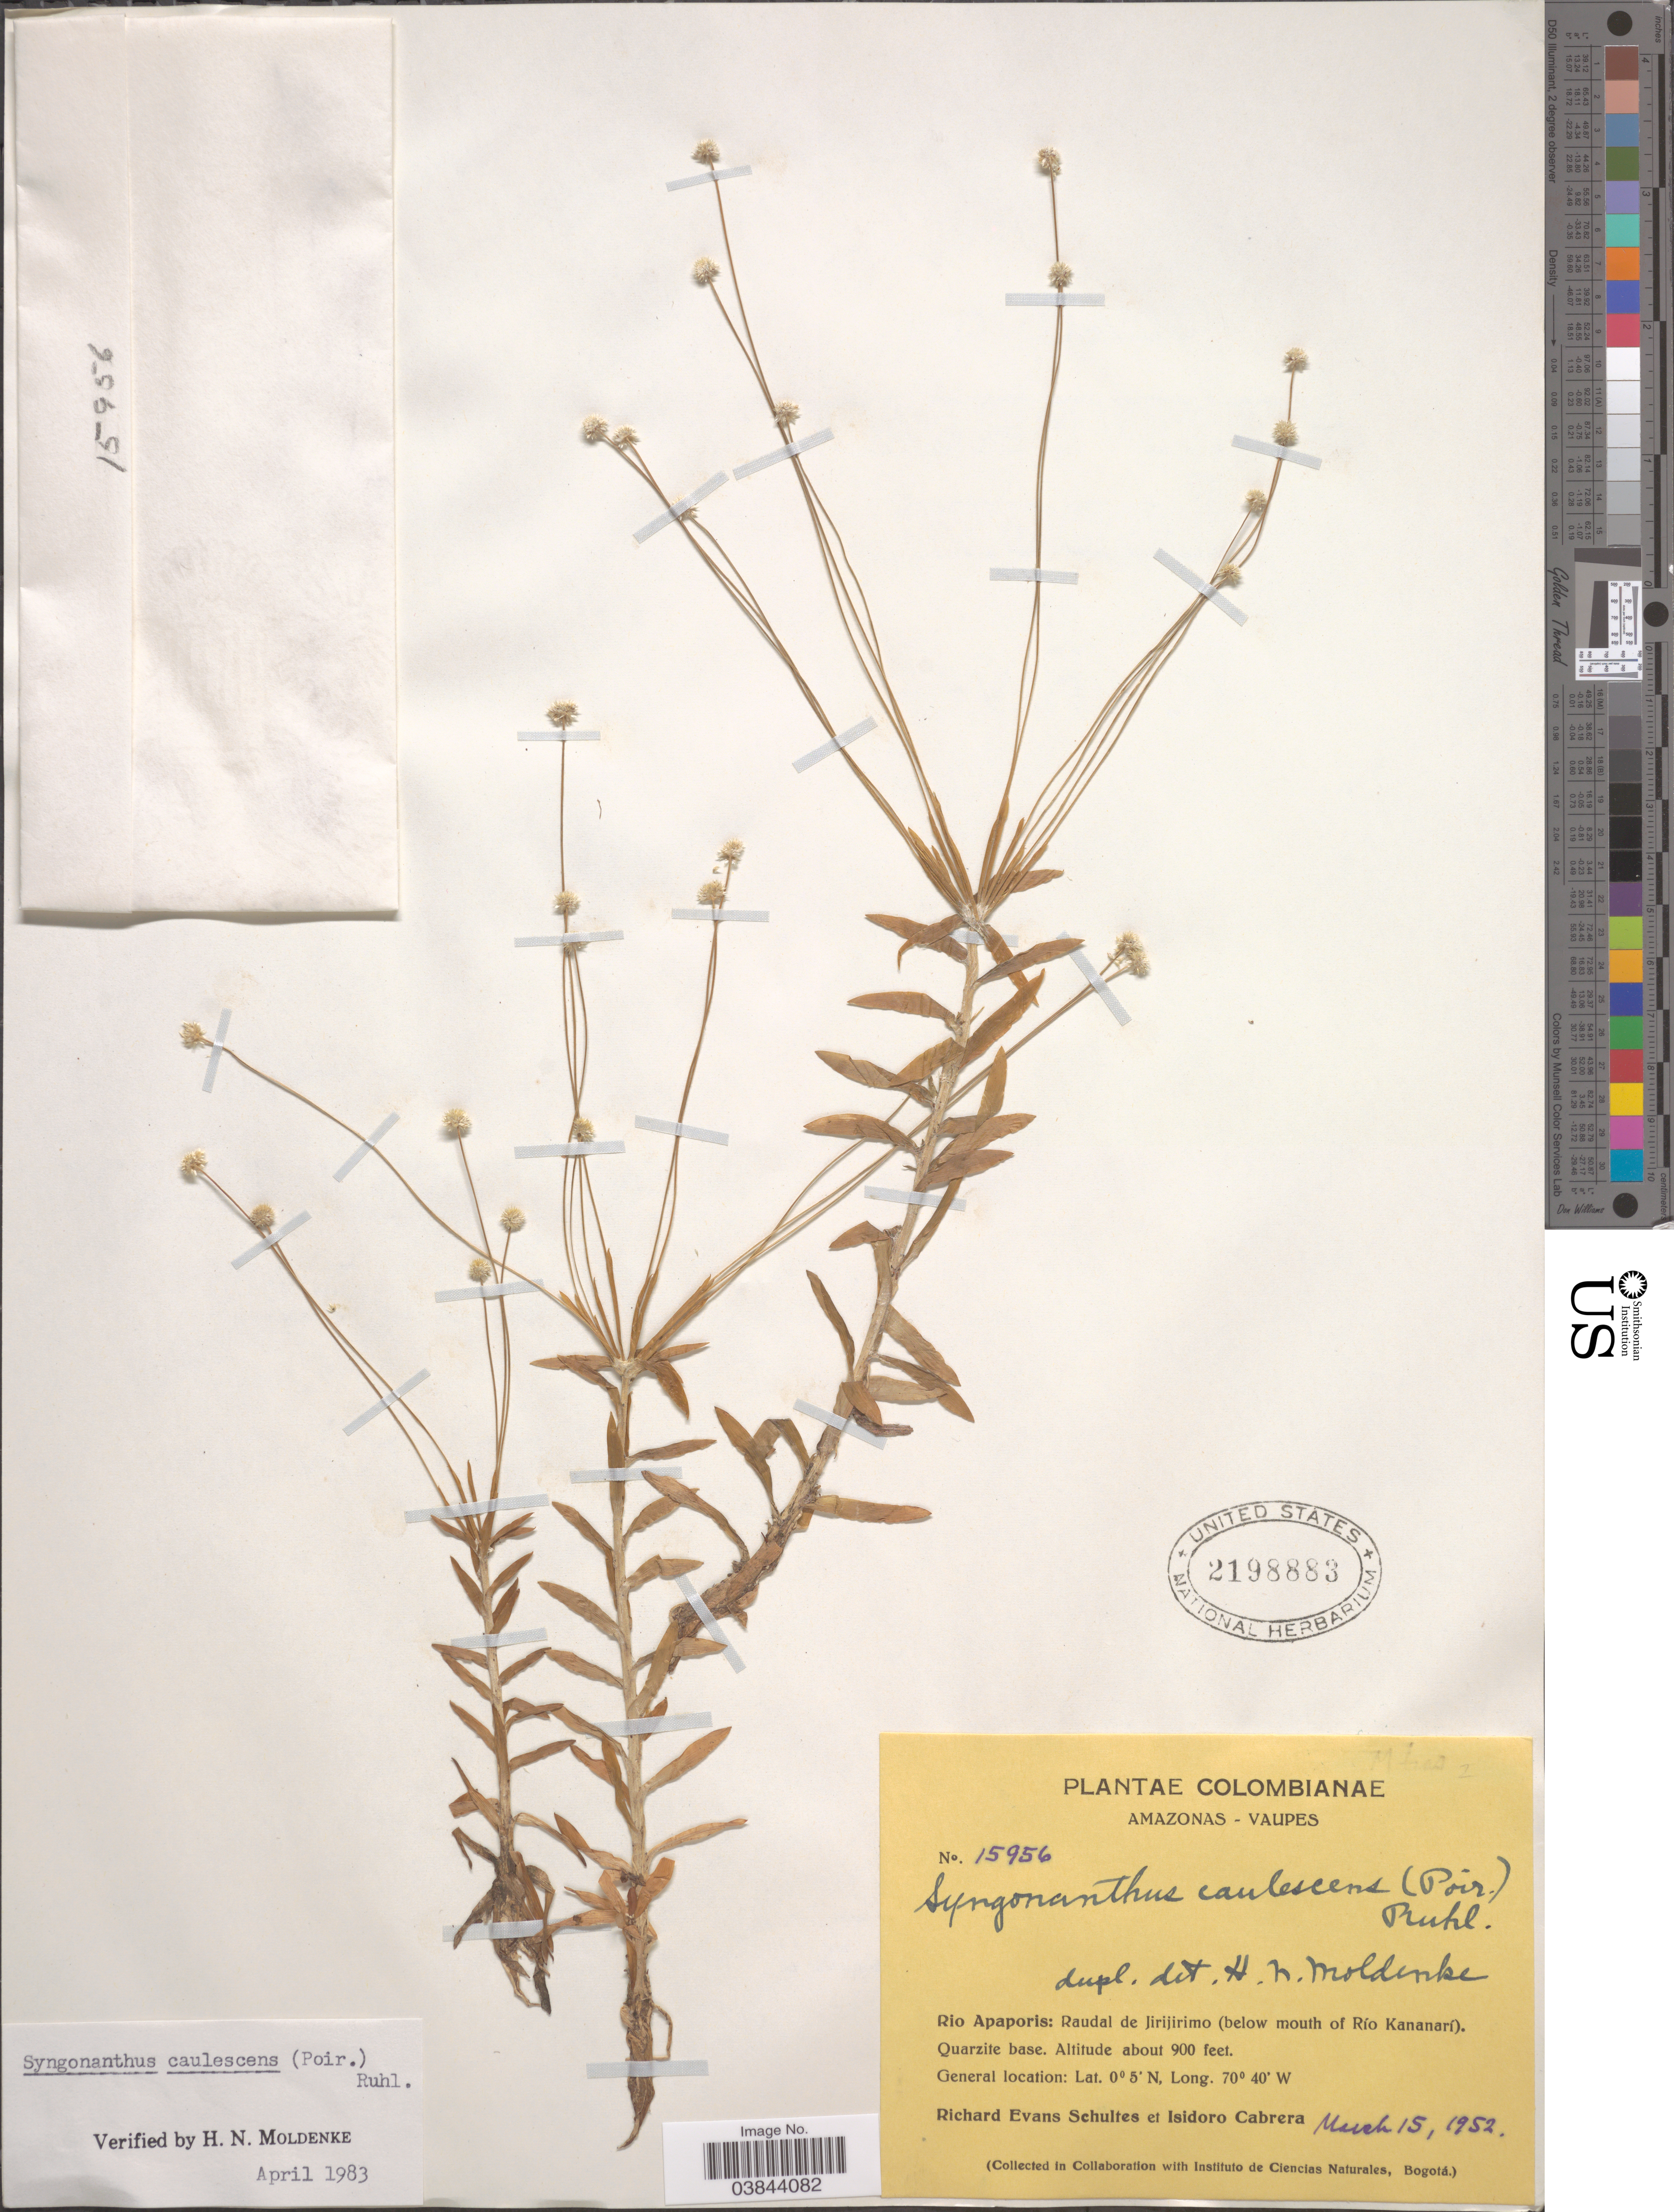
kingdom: Plantae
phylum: Tracheophyta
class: Liliopsida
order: Poales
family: Eriocaulaceae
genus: Syngonanthus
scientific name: Syngonanthus caulescens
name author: (Poir.) Ruhland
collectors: R. E. Schultes & I. Cabrera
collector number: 15956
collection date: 1952-03-15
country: Colombia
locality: Amazonas - Vaupes. Rio Apaporis: Raudal de Jirijirimo (below mouth of Río Kananarí).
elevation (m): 274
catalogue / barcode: US 2198883